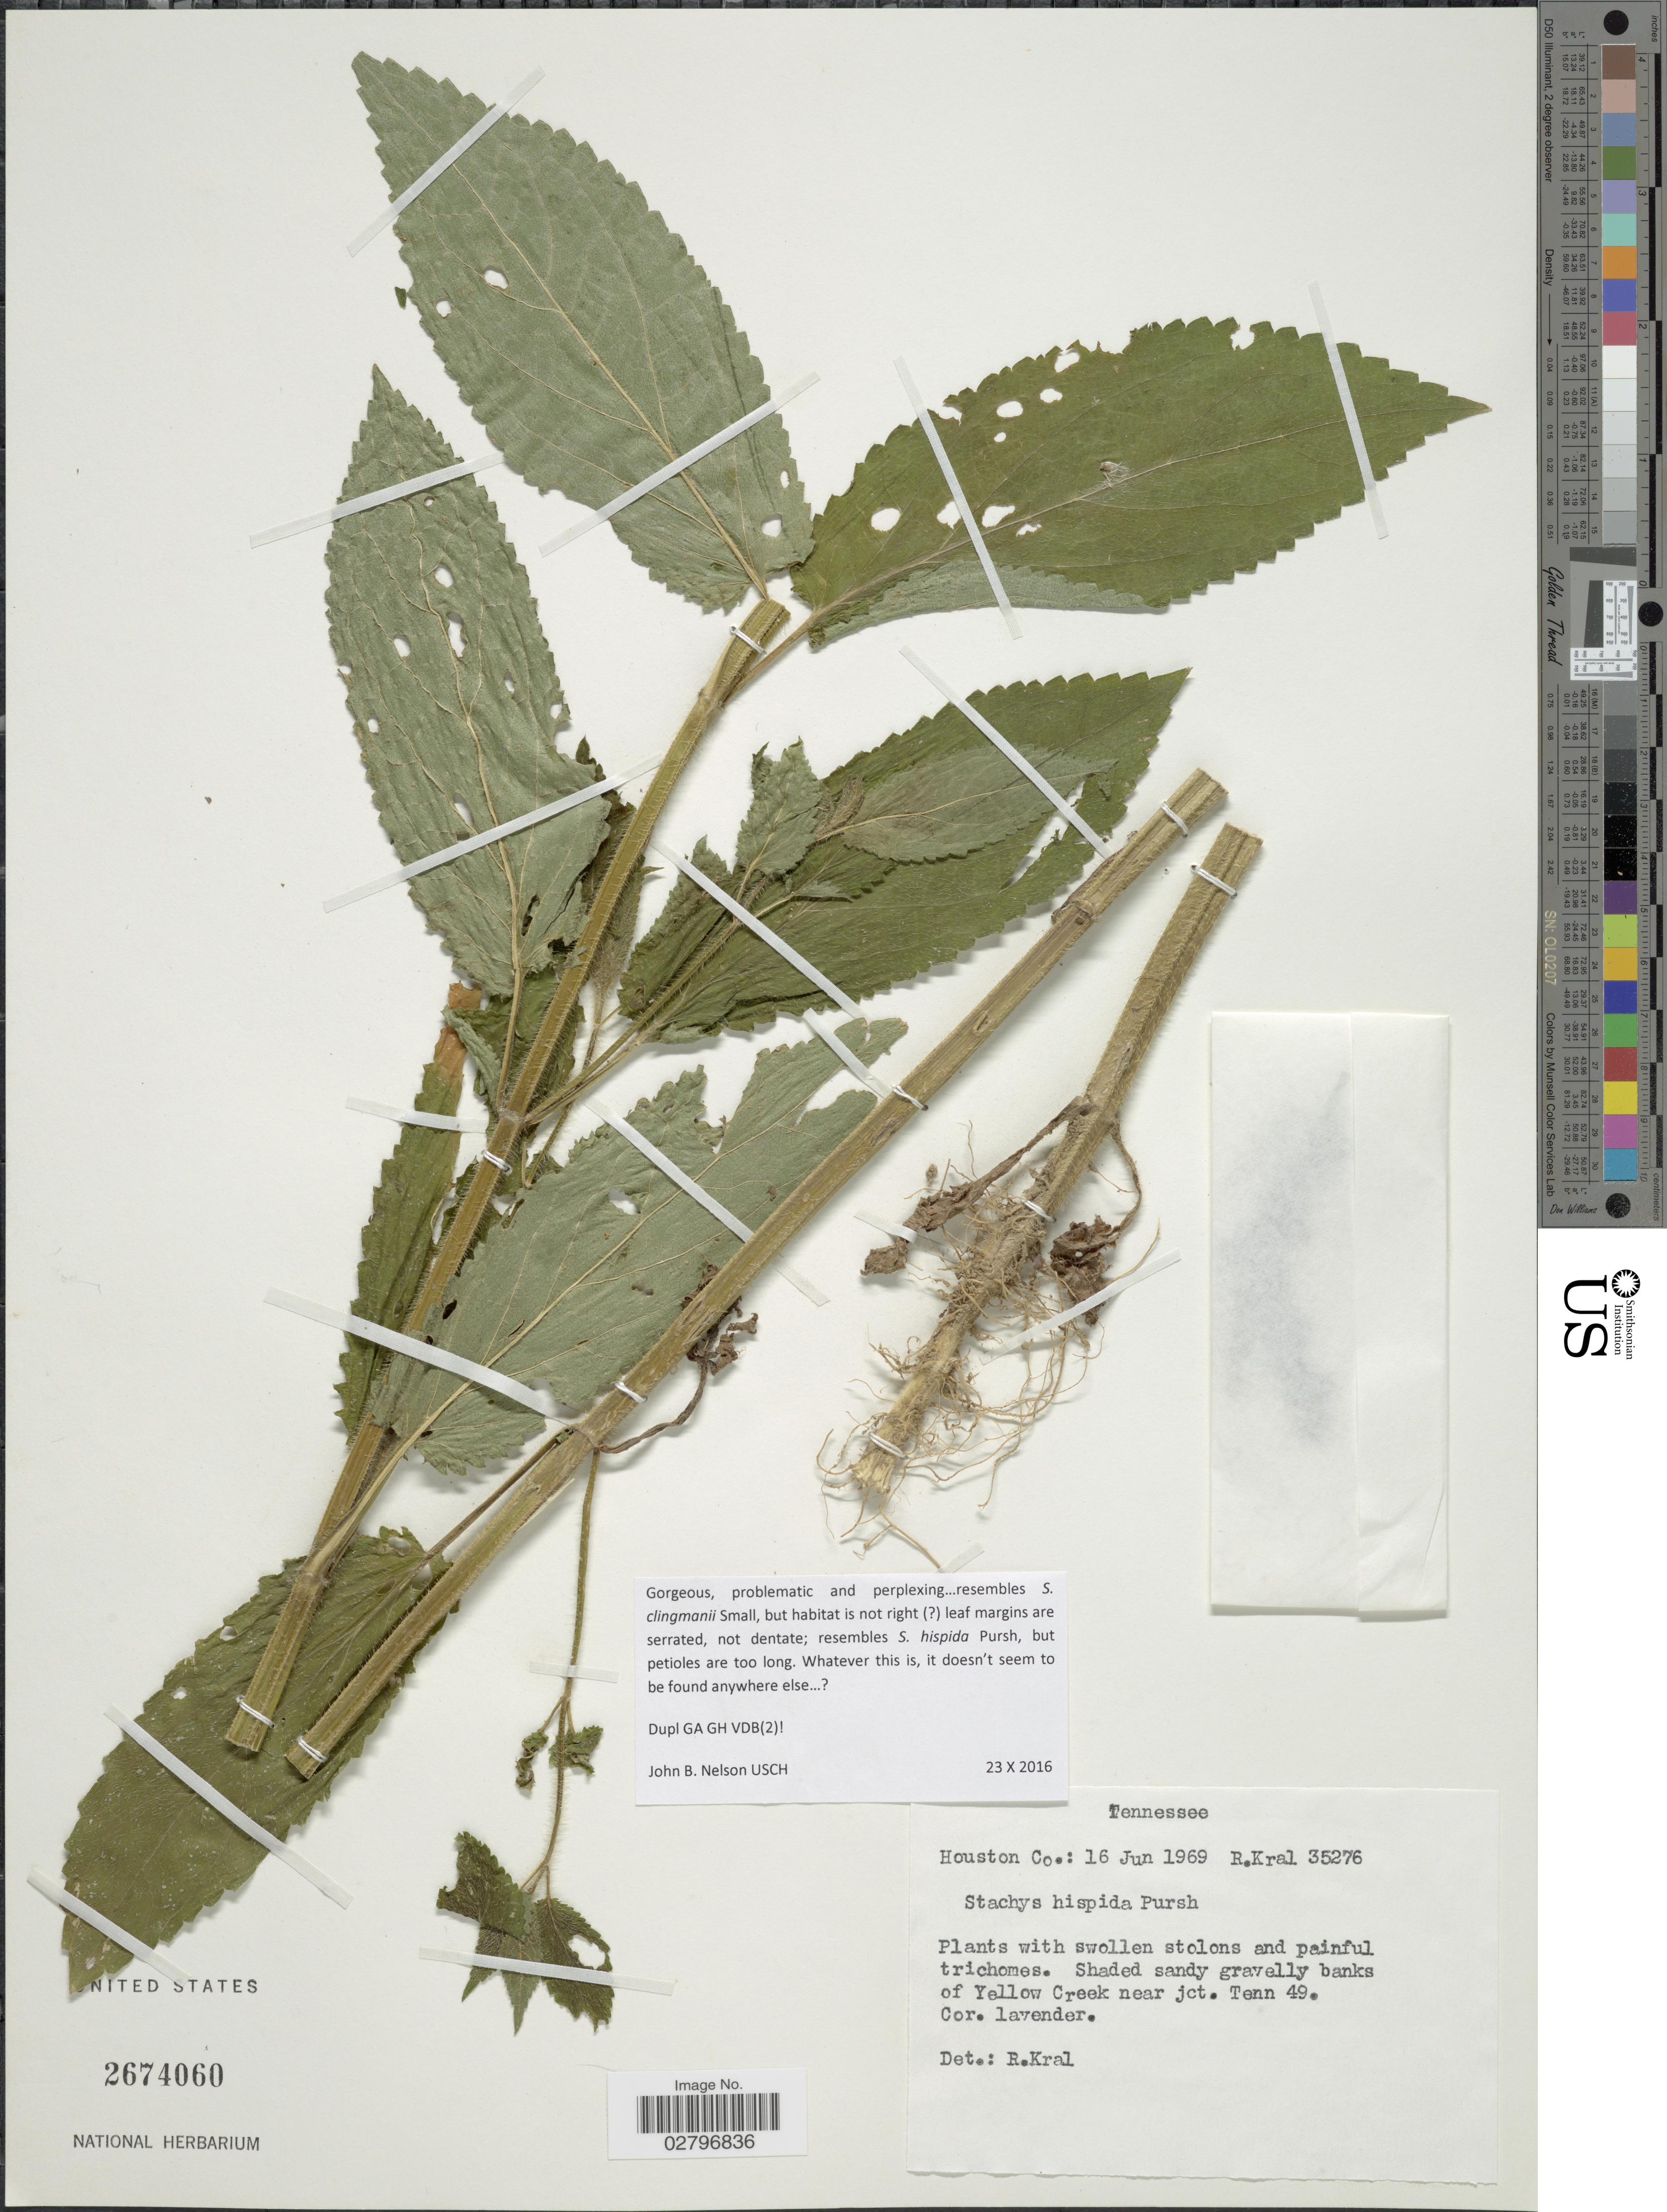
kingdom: Plantae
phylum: Tracheophyta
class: Magnoliopsida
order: Lamiales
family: Lamiaceae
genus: Stachys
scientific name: Stachys sp.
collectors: R. Kral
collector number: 35276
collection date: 1969-06-16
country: United States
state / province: Tennessee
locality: Houston Co., Shaded sandy gravelly bansk of Yellow Creek near jct. Tenn. 49.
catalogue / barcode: US 2674060